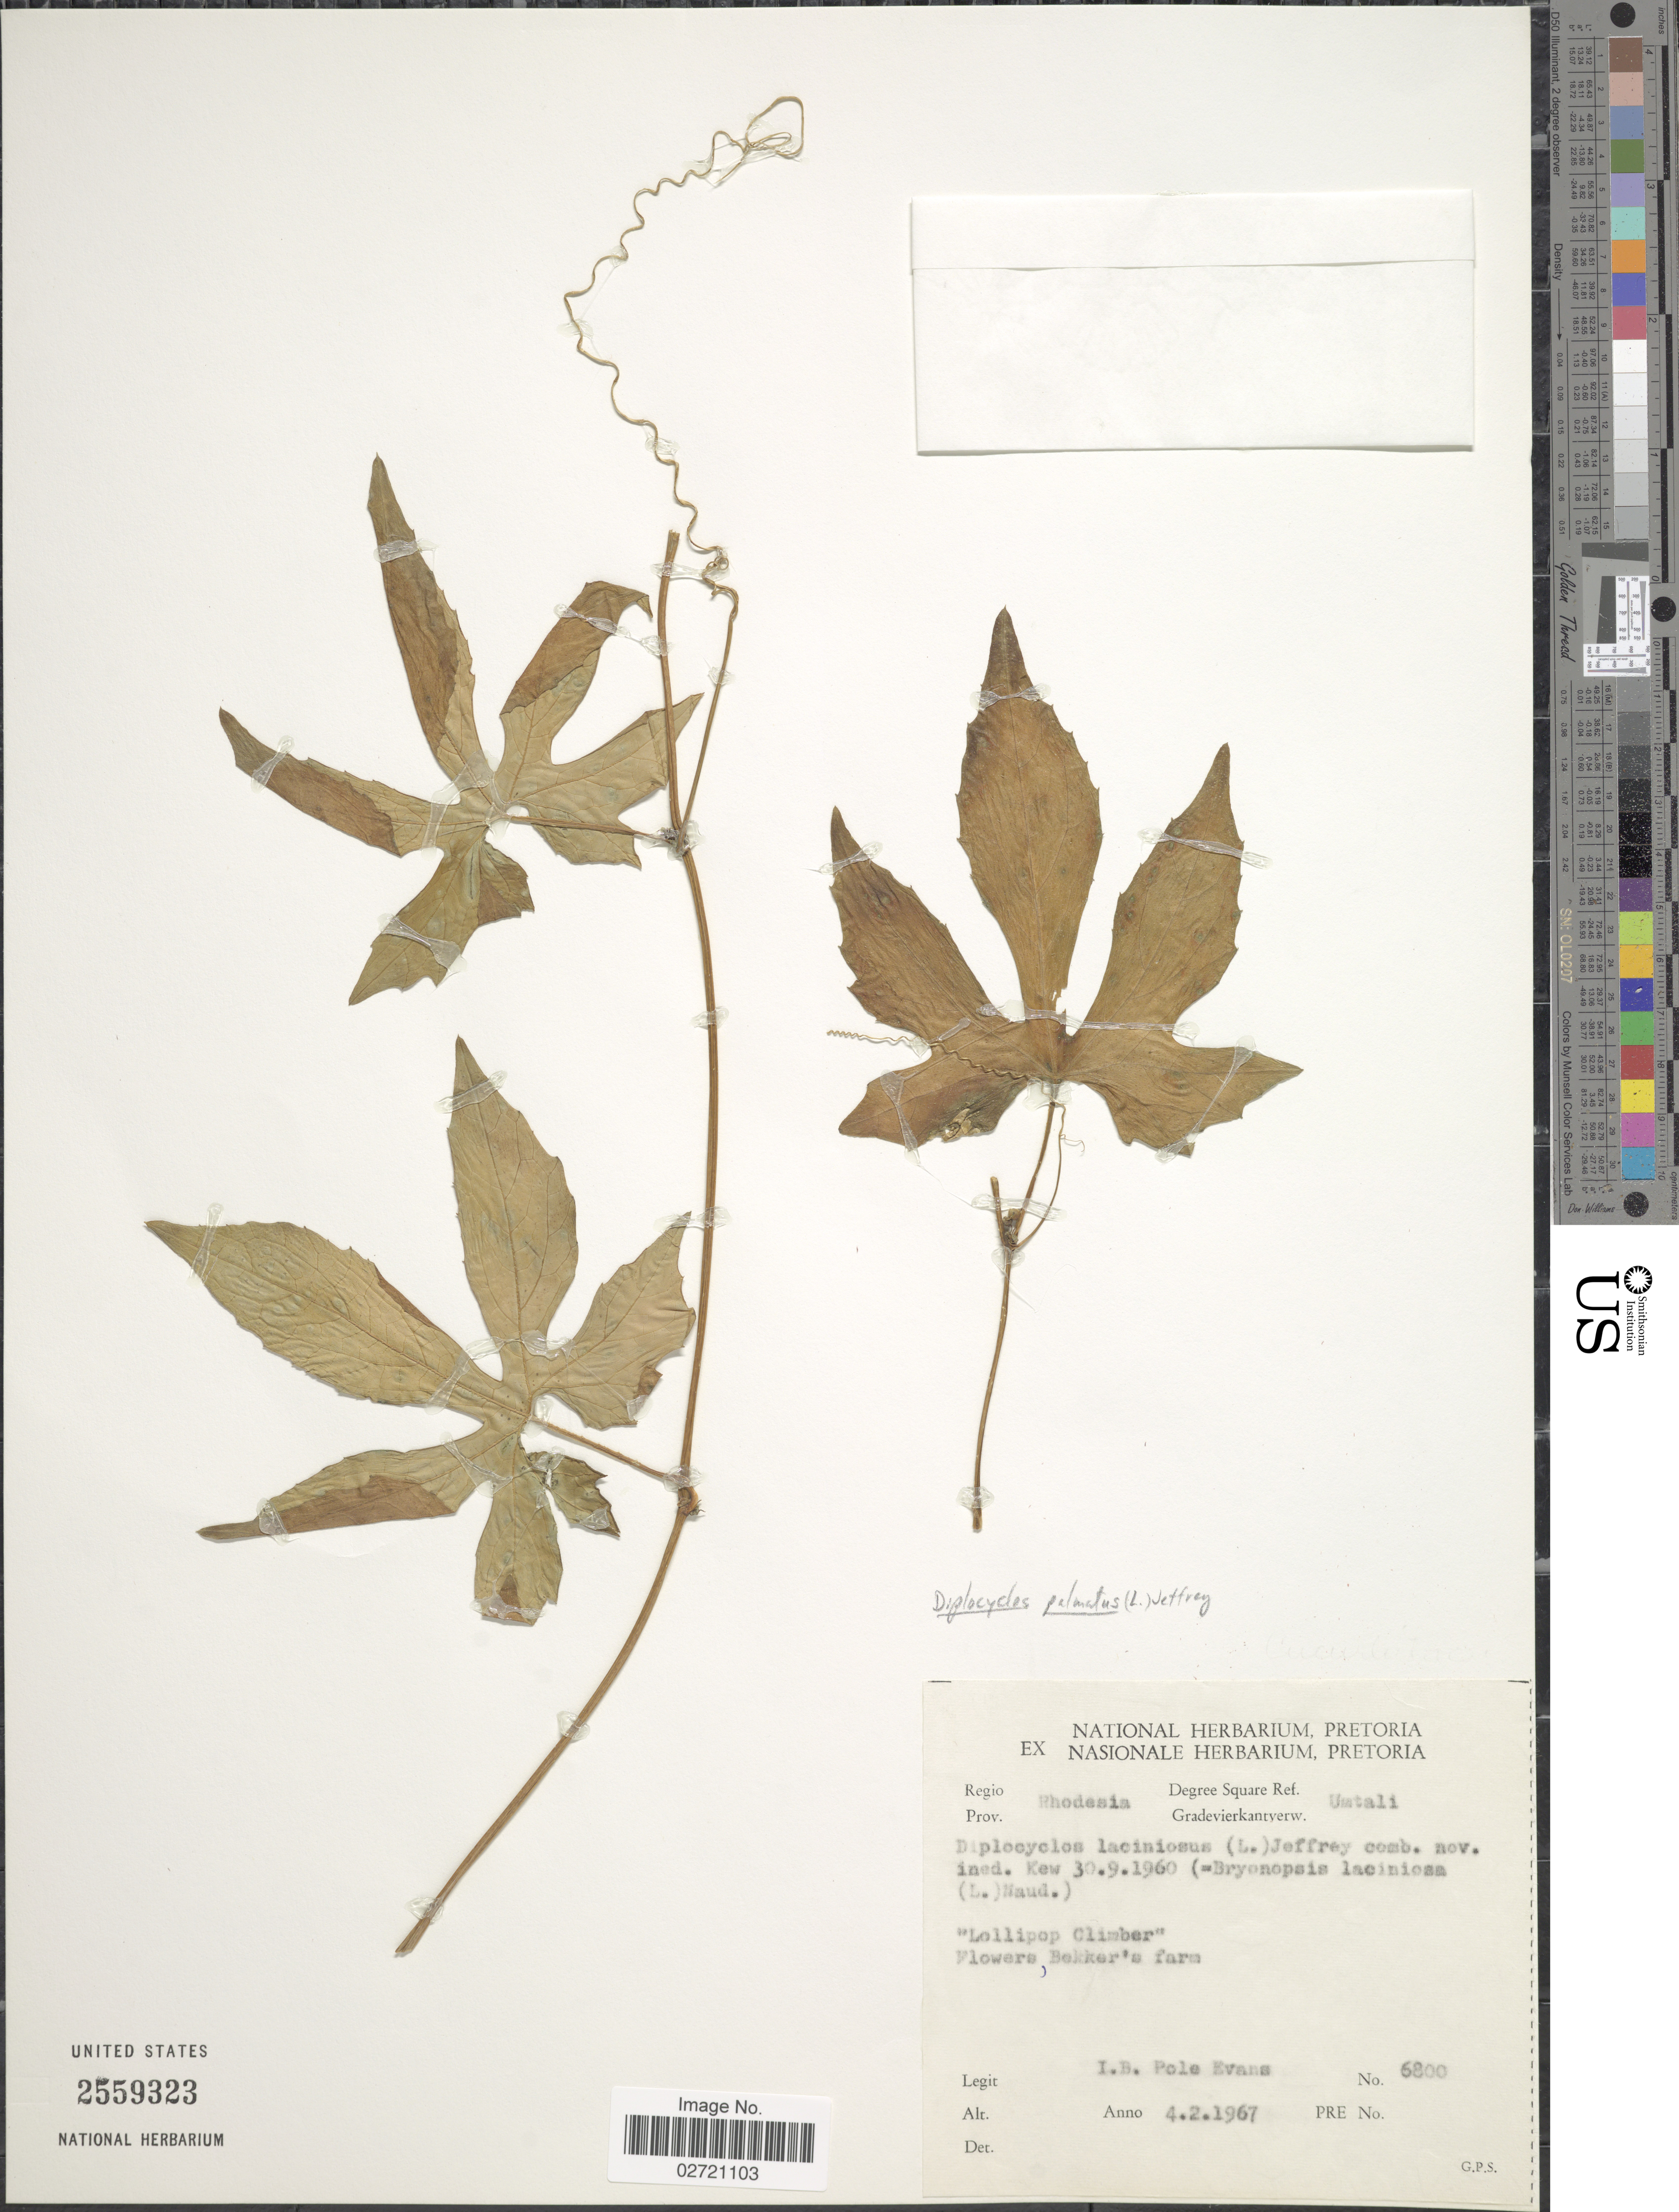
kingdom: Plantae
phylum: Tracheophyta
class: Magnoliopsida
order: Cucurbitales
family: Cucurbitaceae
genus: Diplocyclos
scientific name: Diplocyclos palmatus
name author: (L.) C. Jeffrey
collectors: I. B. Pole-Evans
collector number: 6800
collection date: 1967-02-04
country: Zimbabwe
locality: Prov. Rhodesia. Jos. Bekker's farm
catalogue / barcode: US 2559323